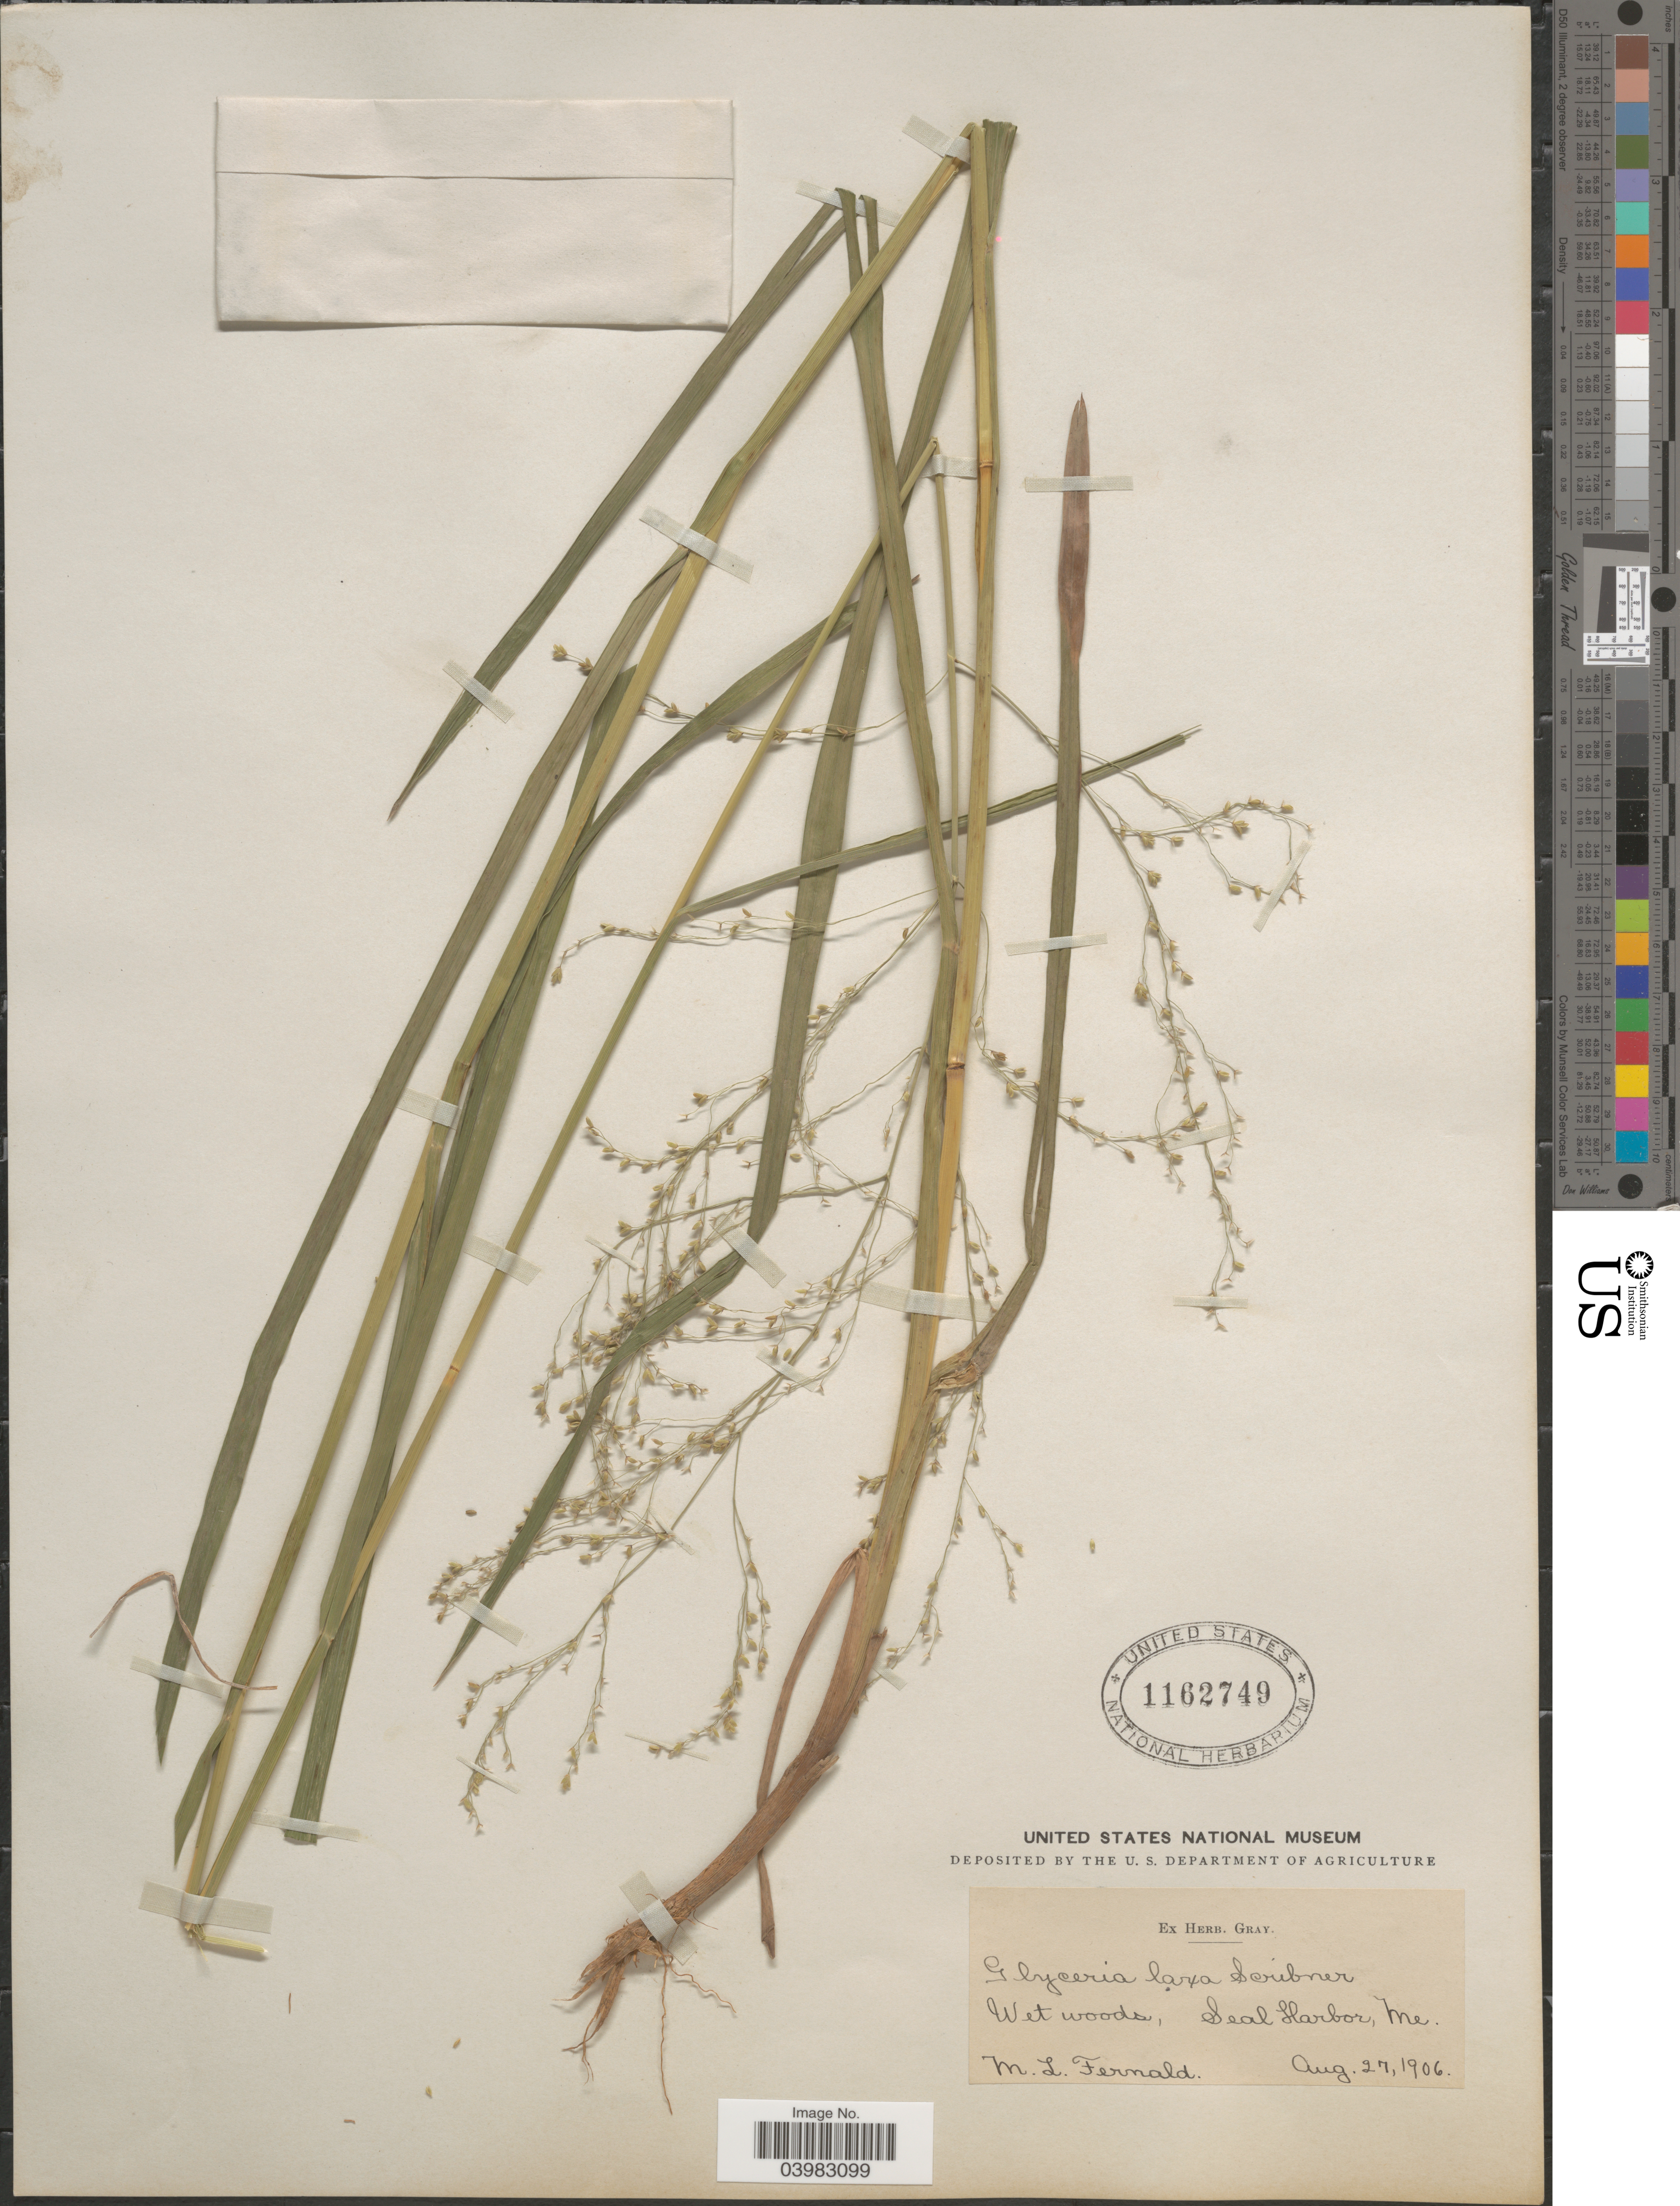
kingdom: Plantae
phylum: Tracheophyta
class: Liliopsida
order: Poales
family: Poaceae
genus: Glyceria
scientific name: Glyceria canadensis var. laxa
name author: (Scribn.) Hitchc.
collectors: M. L. Fernald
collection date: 1906-08-27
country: United States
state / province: Maine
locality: Wet woods, Seal Harbor.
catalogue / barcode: US 1162749